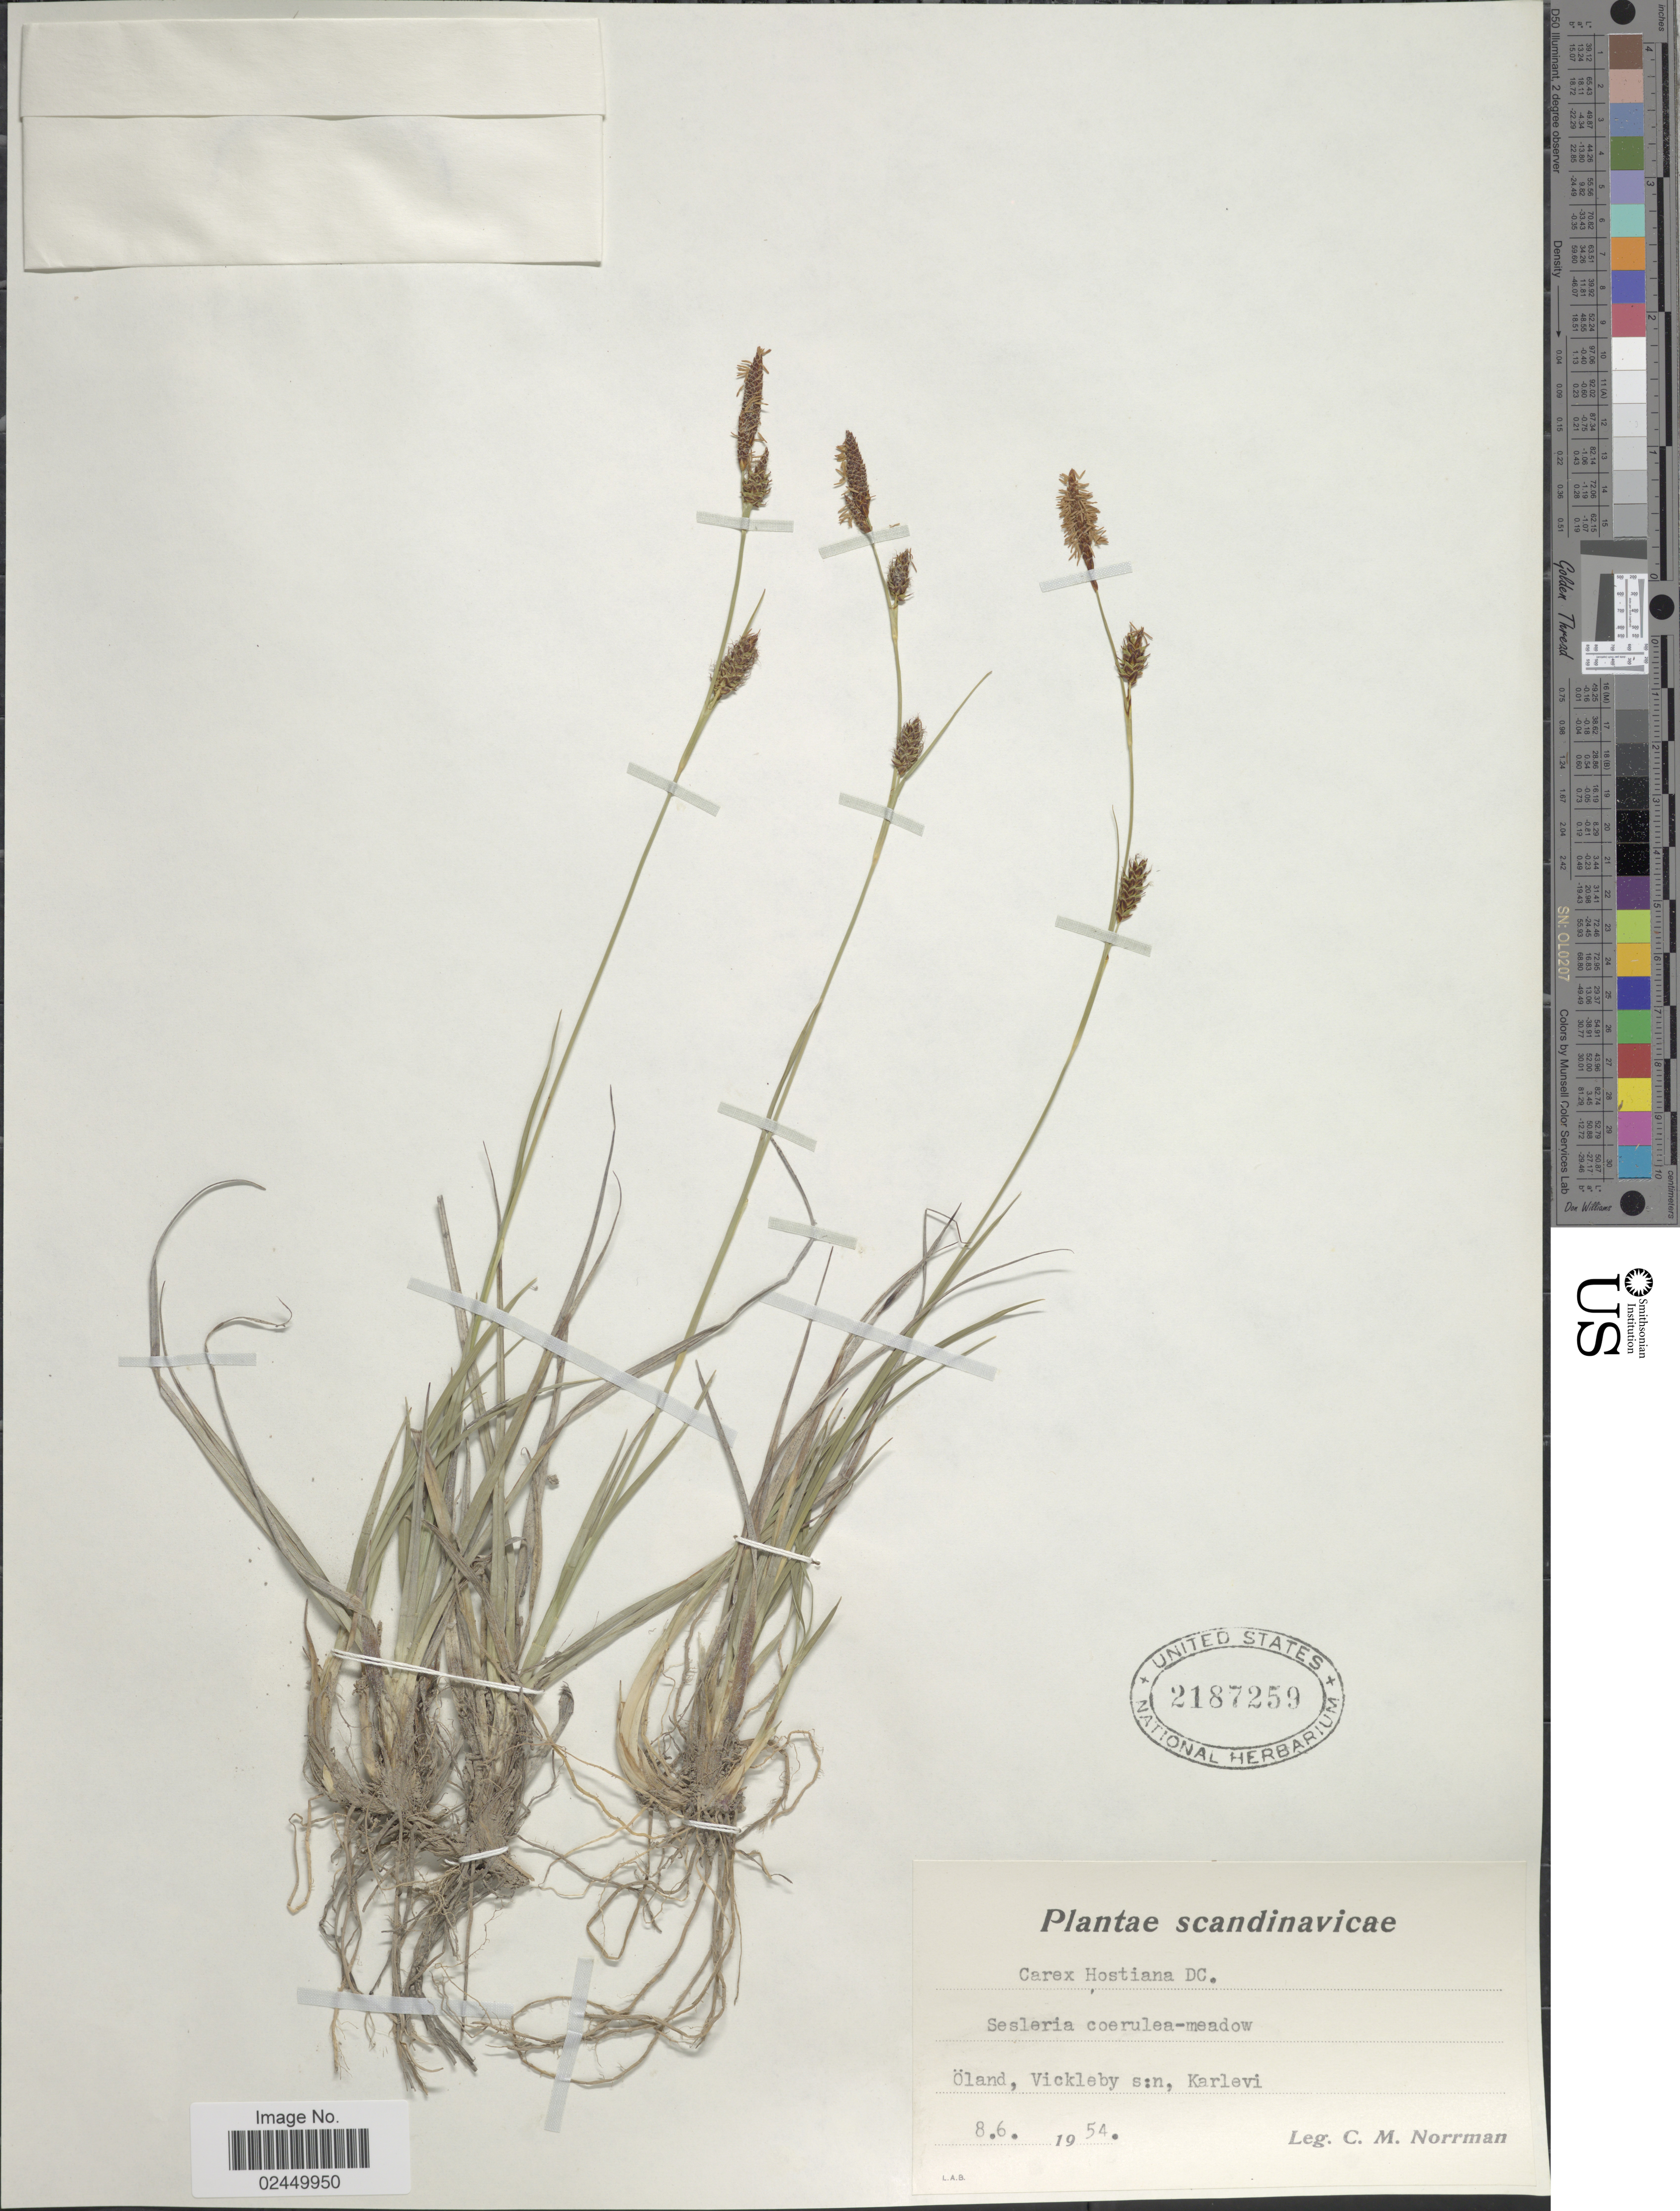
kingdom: Plantae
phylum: Tracheophyta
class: Liliopsida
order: Poales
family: Cyperaceae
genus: Carex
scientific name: Carex hostiana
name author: DC.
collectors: C. Norrman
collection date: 1954-06-08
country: Sweden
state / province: Kalmar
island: Öland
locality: Scandinavicae. Oland, Vickleby s:n, Karlevi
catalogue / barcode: US 2187259